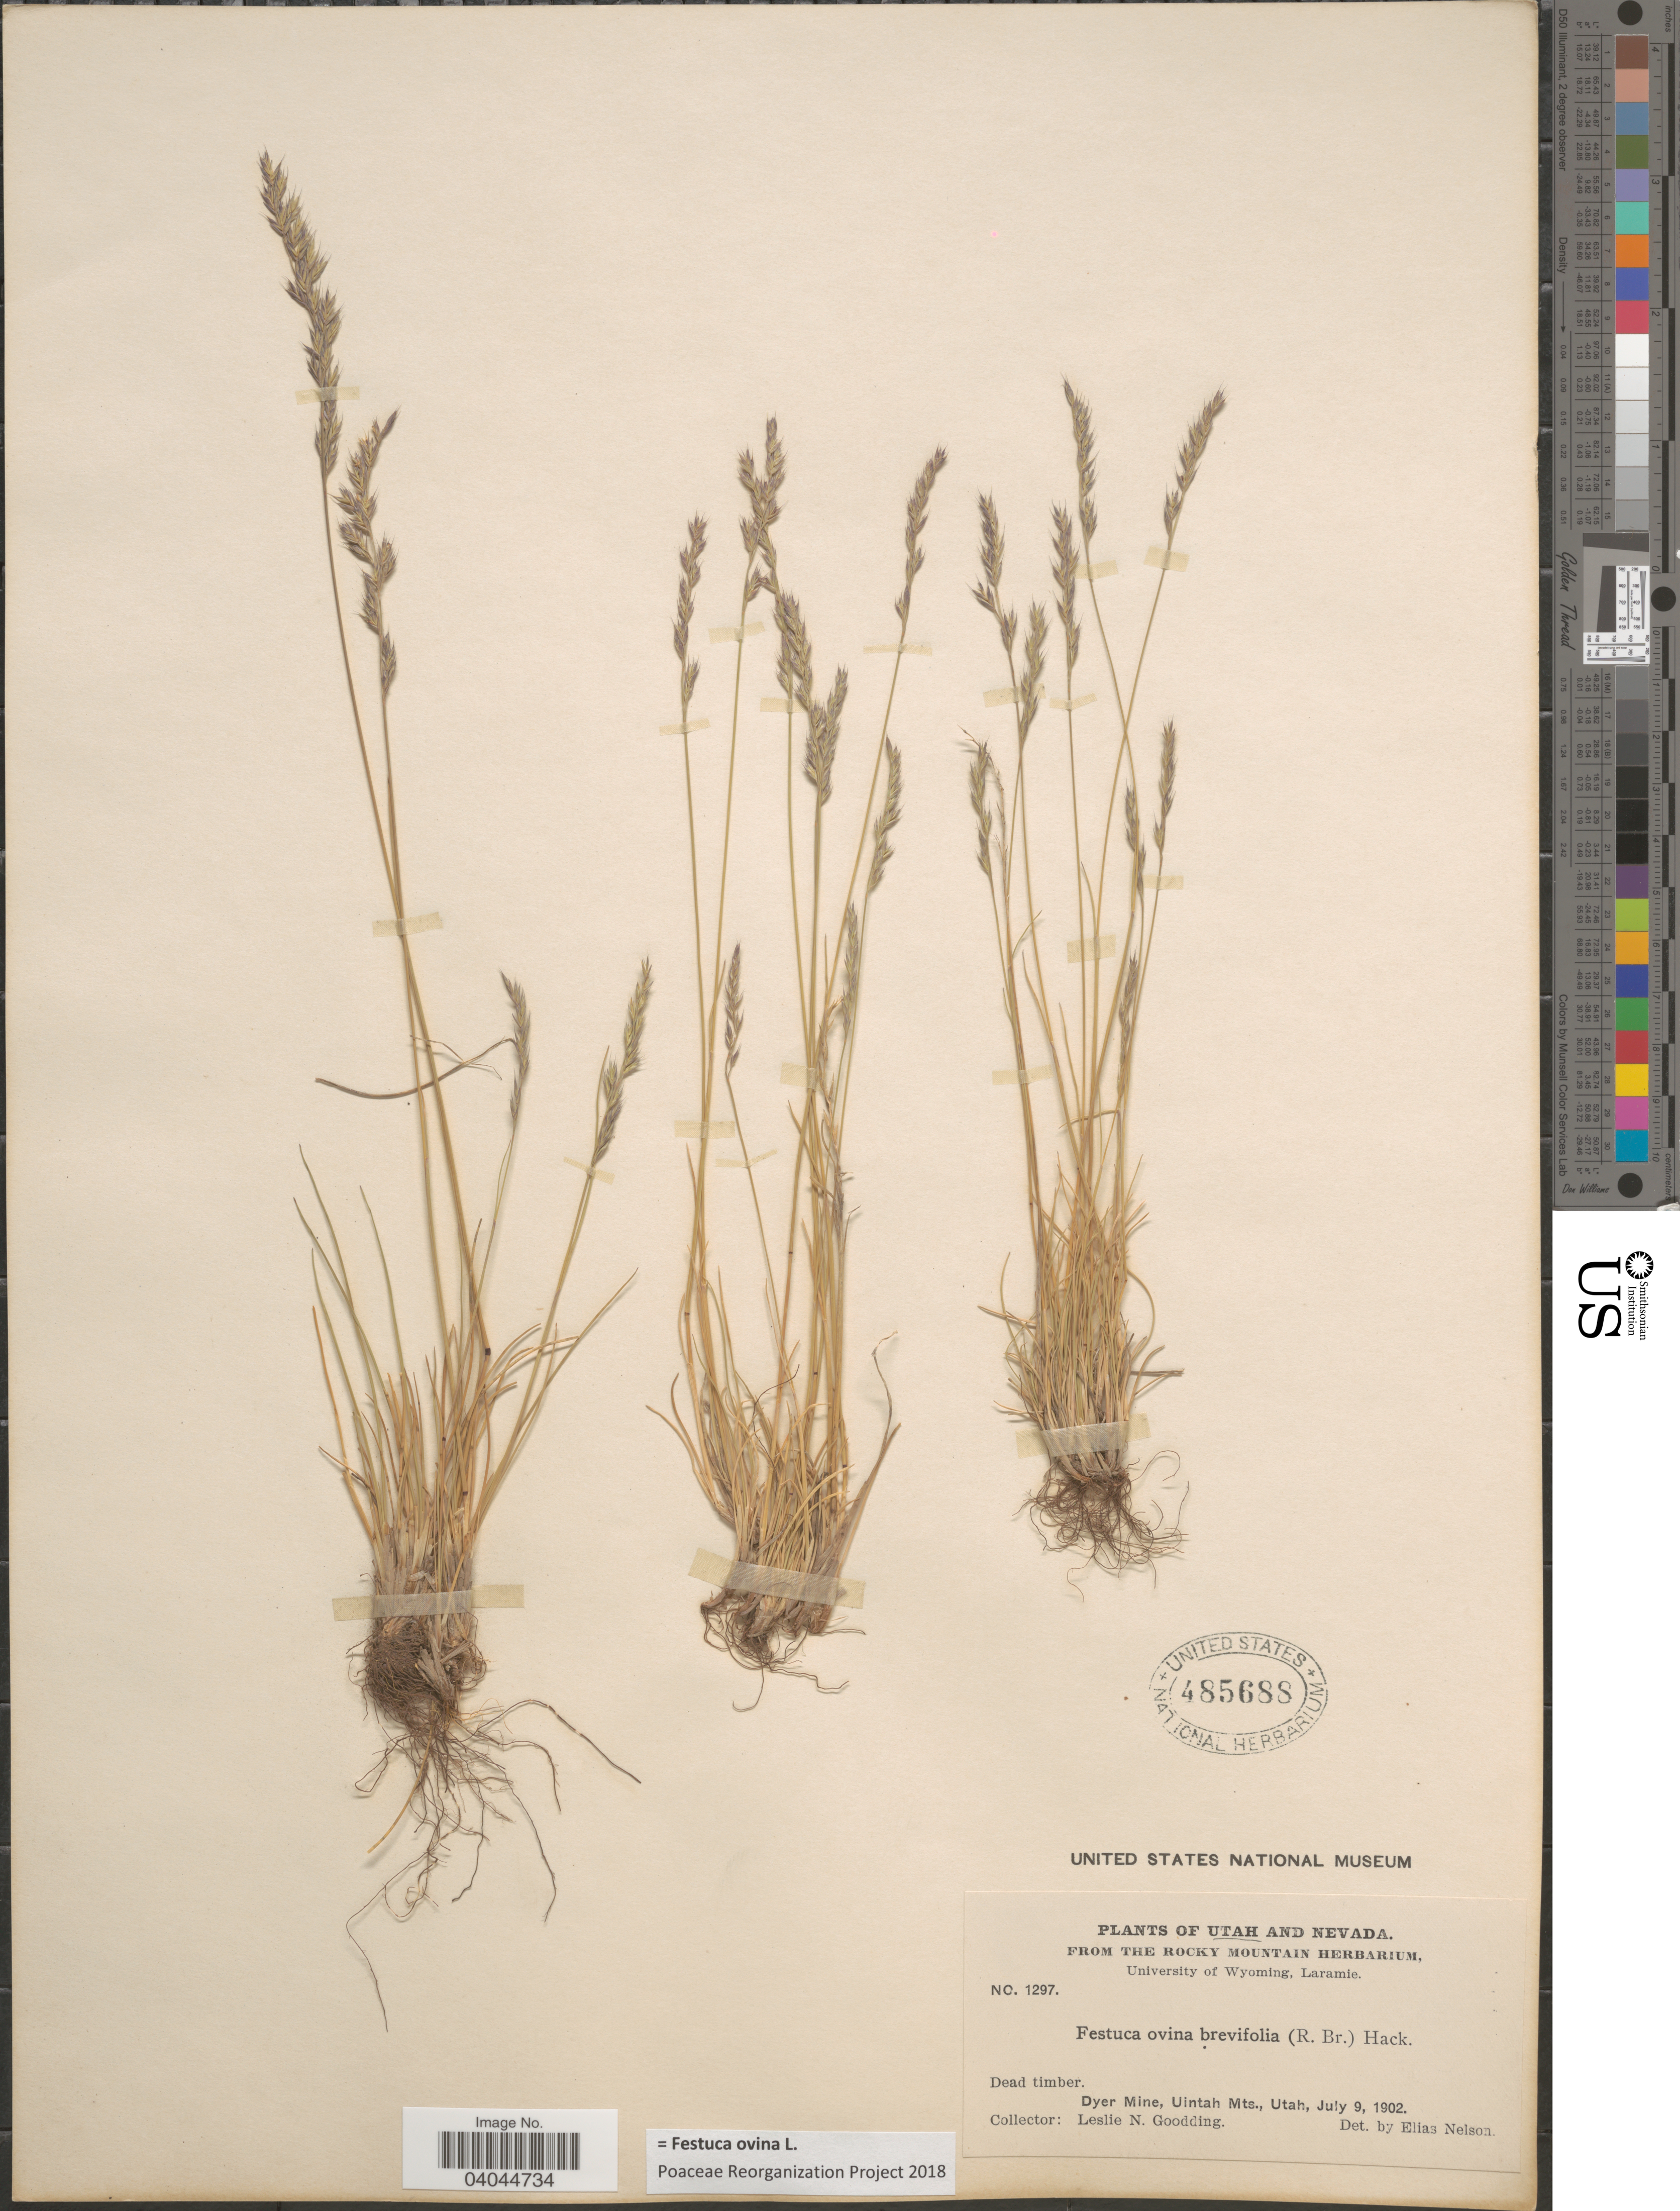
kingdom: Plantae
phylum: Tracheophyta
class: Liliopsida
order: Poales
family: Poaceae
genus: Festuca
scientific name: Festuca ovina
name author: L.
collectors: L. N. Goodding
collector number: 1297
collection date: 1902-07-09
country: United States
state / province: Utah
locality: Dyer Mine, Uintah Mts.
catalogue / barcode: US 485688